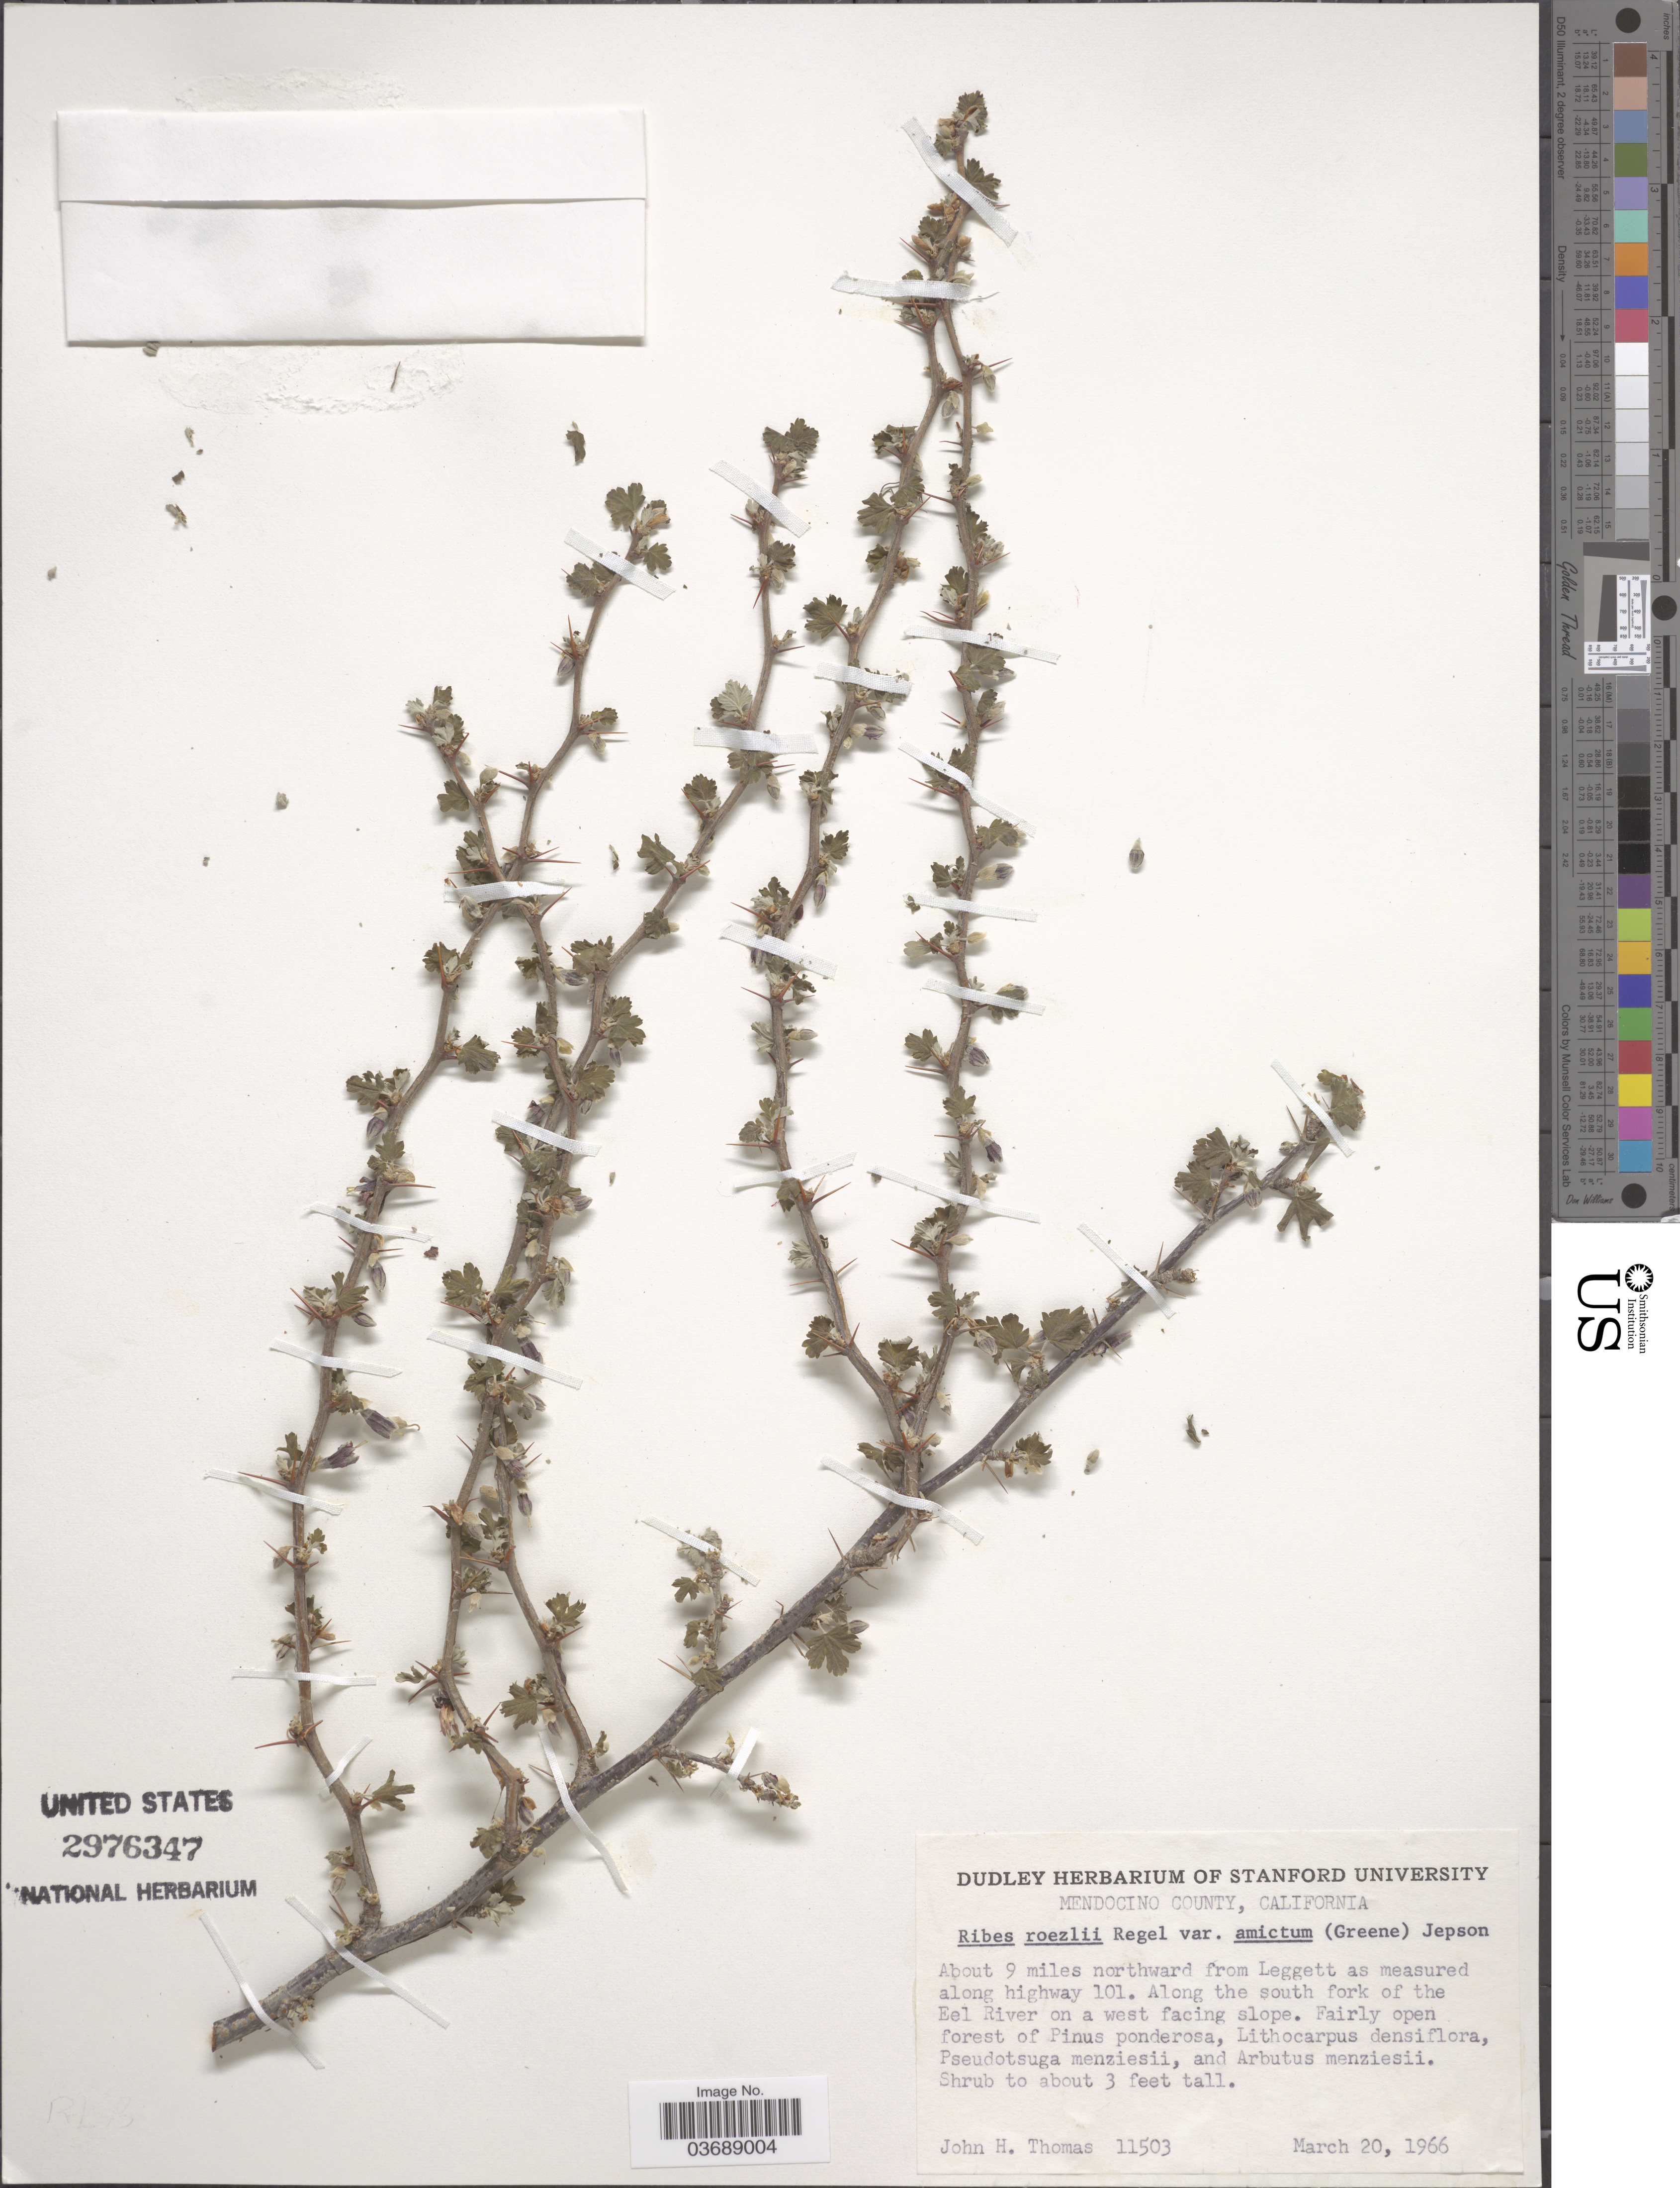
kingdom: Plantae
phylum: Tracheophyta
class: Magnoliopsida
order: Saxifragales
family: Grossulariaceae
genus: Ribes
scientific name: Ribes roezlii var. amictum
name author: (Greene) Jeps.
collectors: J. H. Thomas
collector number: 11503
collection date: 1966-03-20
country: United States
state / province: California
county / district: Mendocino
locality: Mendocino County. About 9 miles northward from Leggett as measured along highway 101. Along the south fork of the Eel River on a west facing slope.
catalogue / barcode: US 2976347